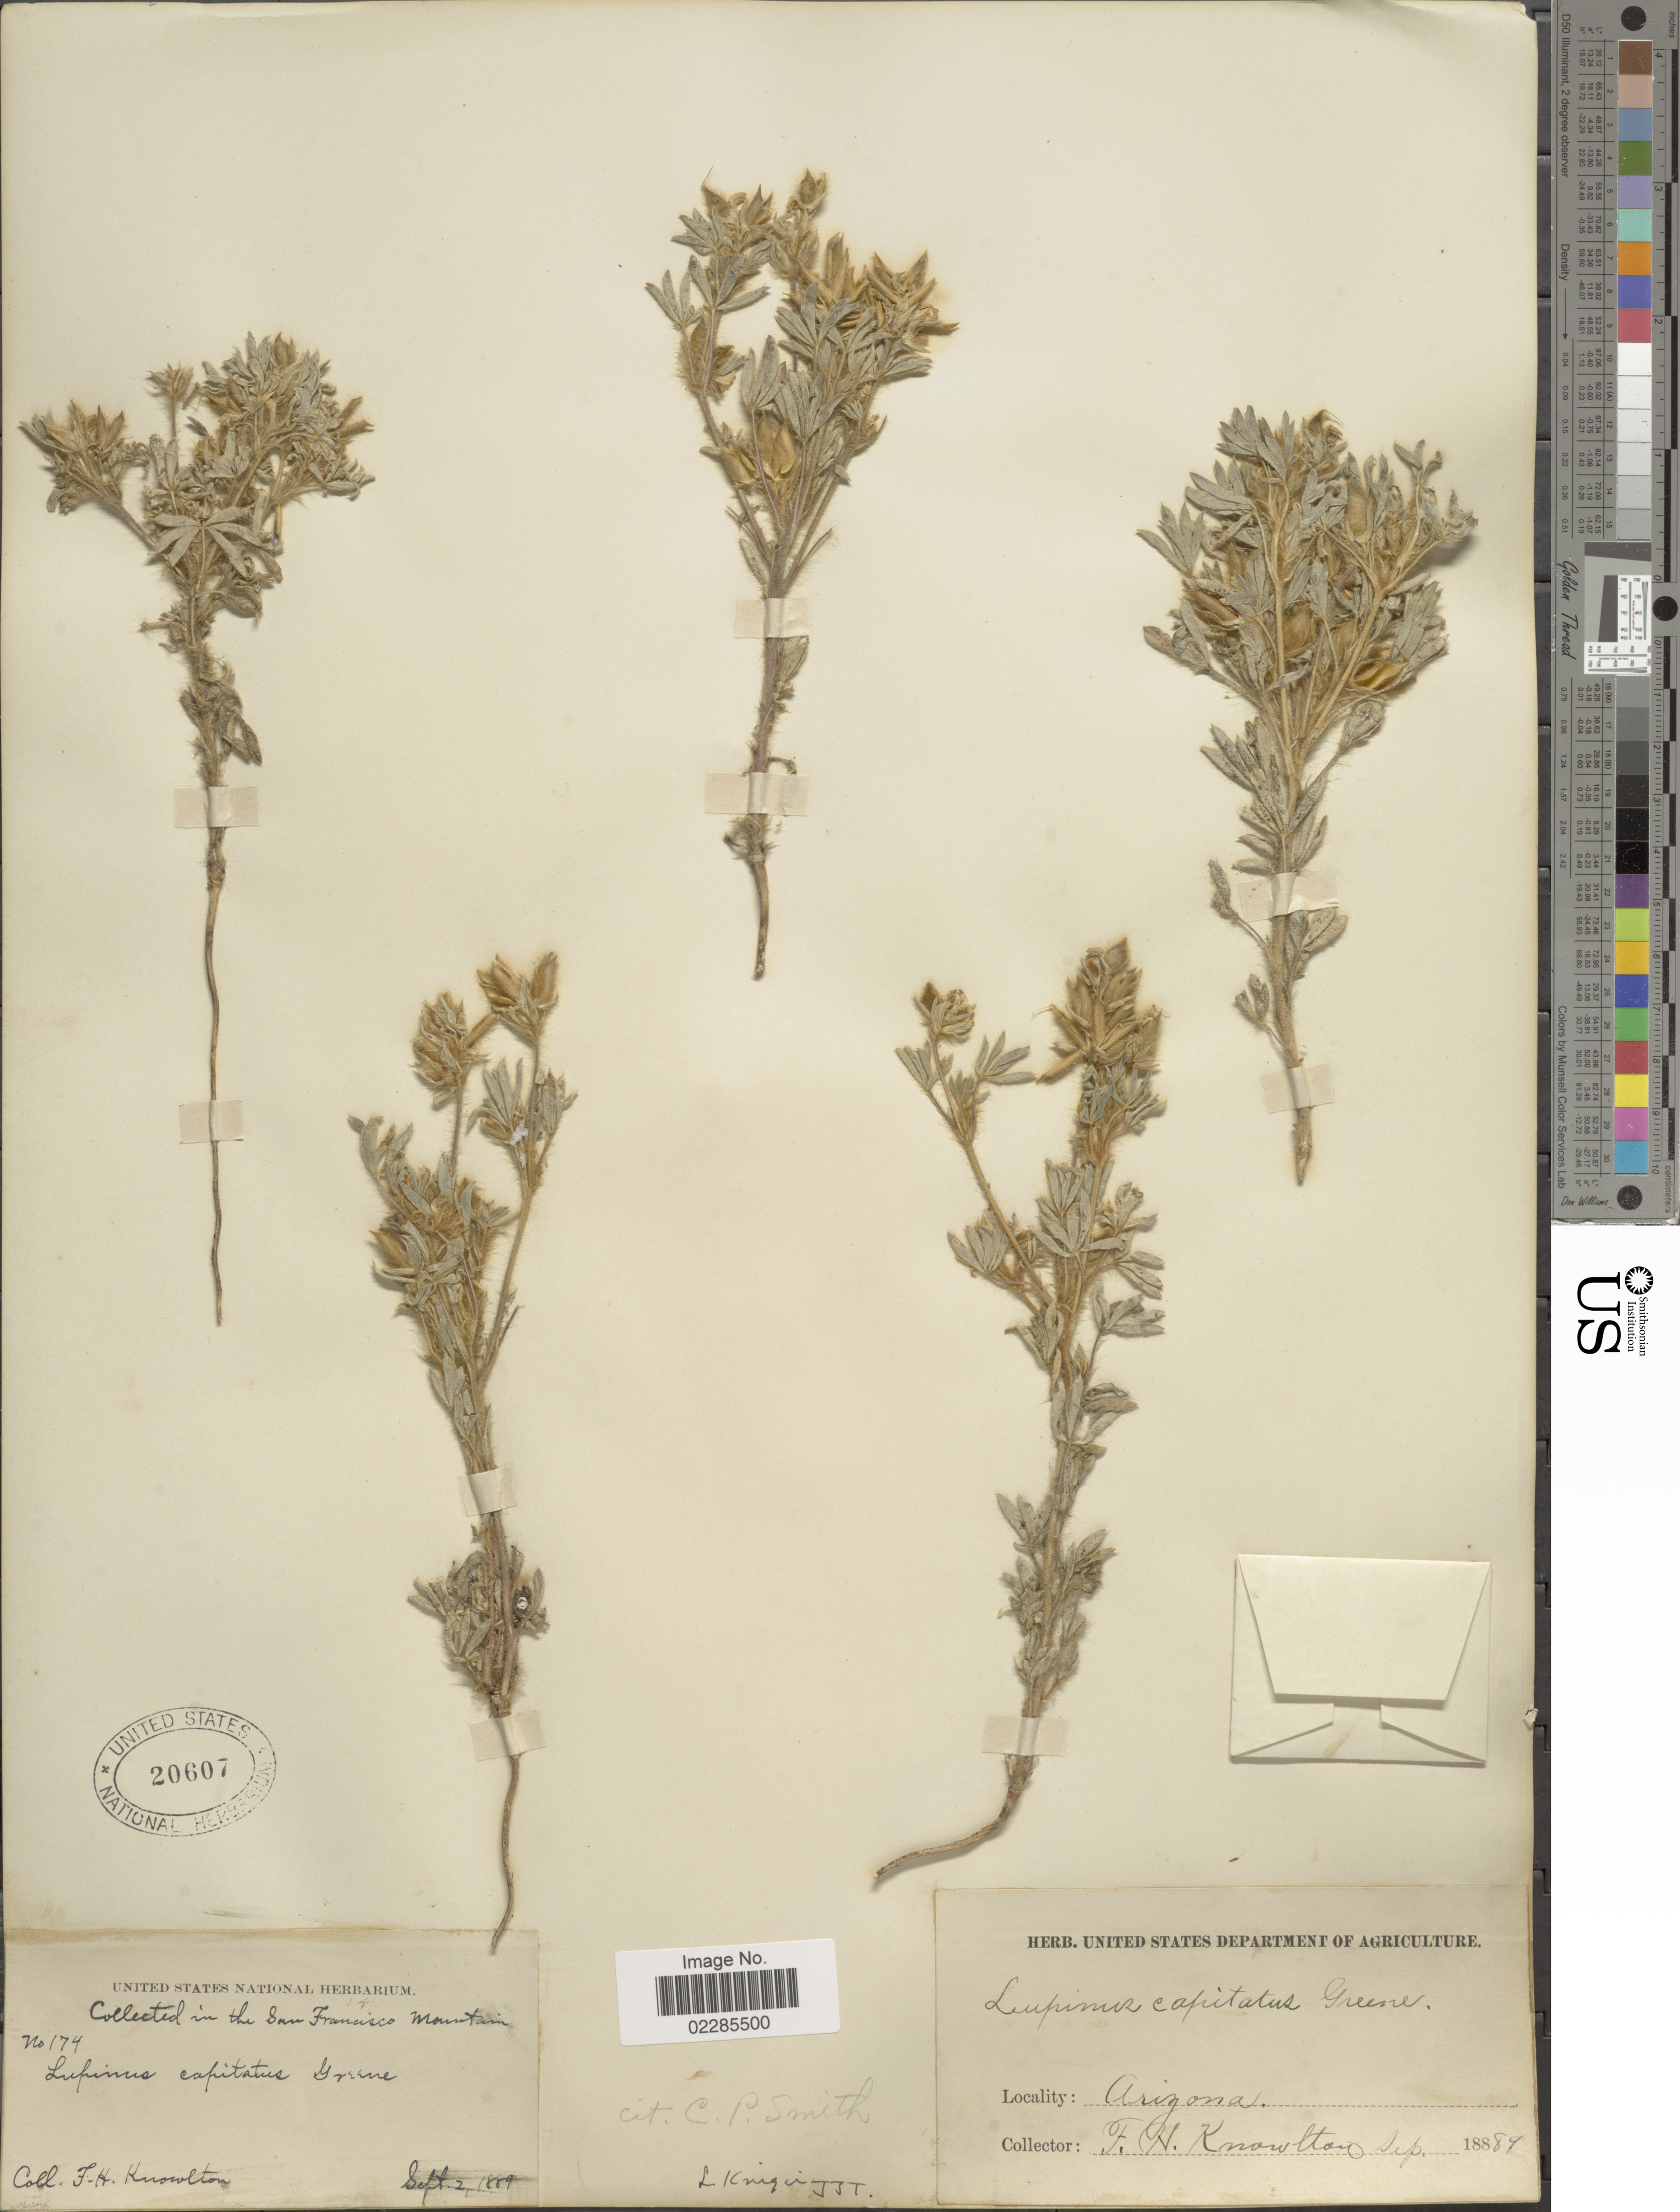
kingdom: Plantae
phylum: Tracheophyta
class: Magnoliopsida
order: Fabales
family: Fabaceae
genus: Lupinus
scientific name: Lupinus kingii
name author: S. Watson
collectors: F. H. Knowlton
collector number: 174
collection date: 1889-09-02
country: United States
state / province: Arizona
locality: In the San Francisco Mountain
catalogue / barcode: US 20607